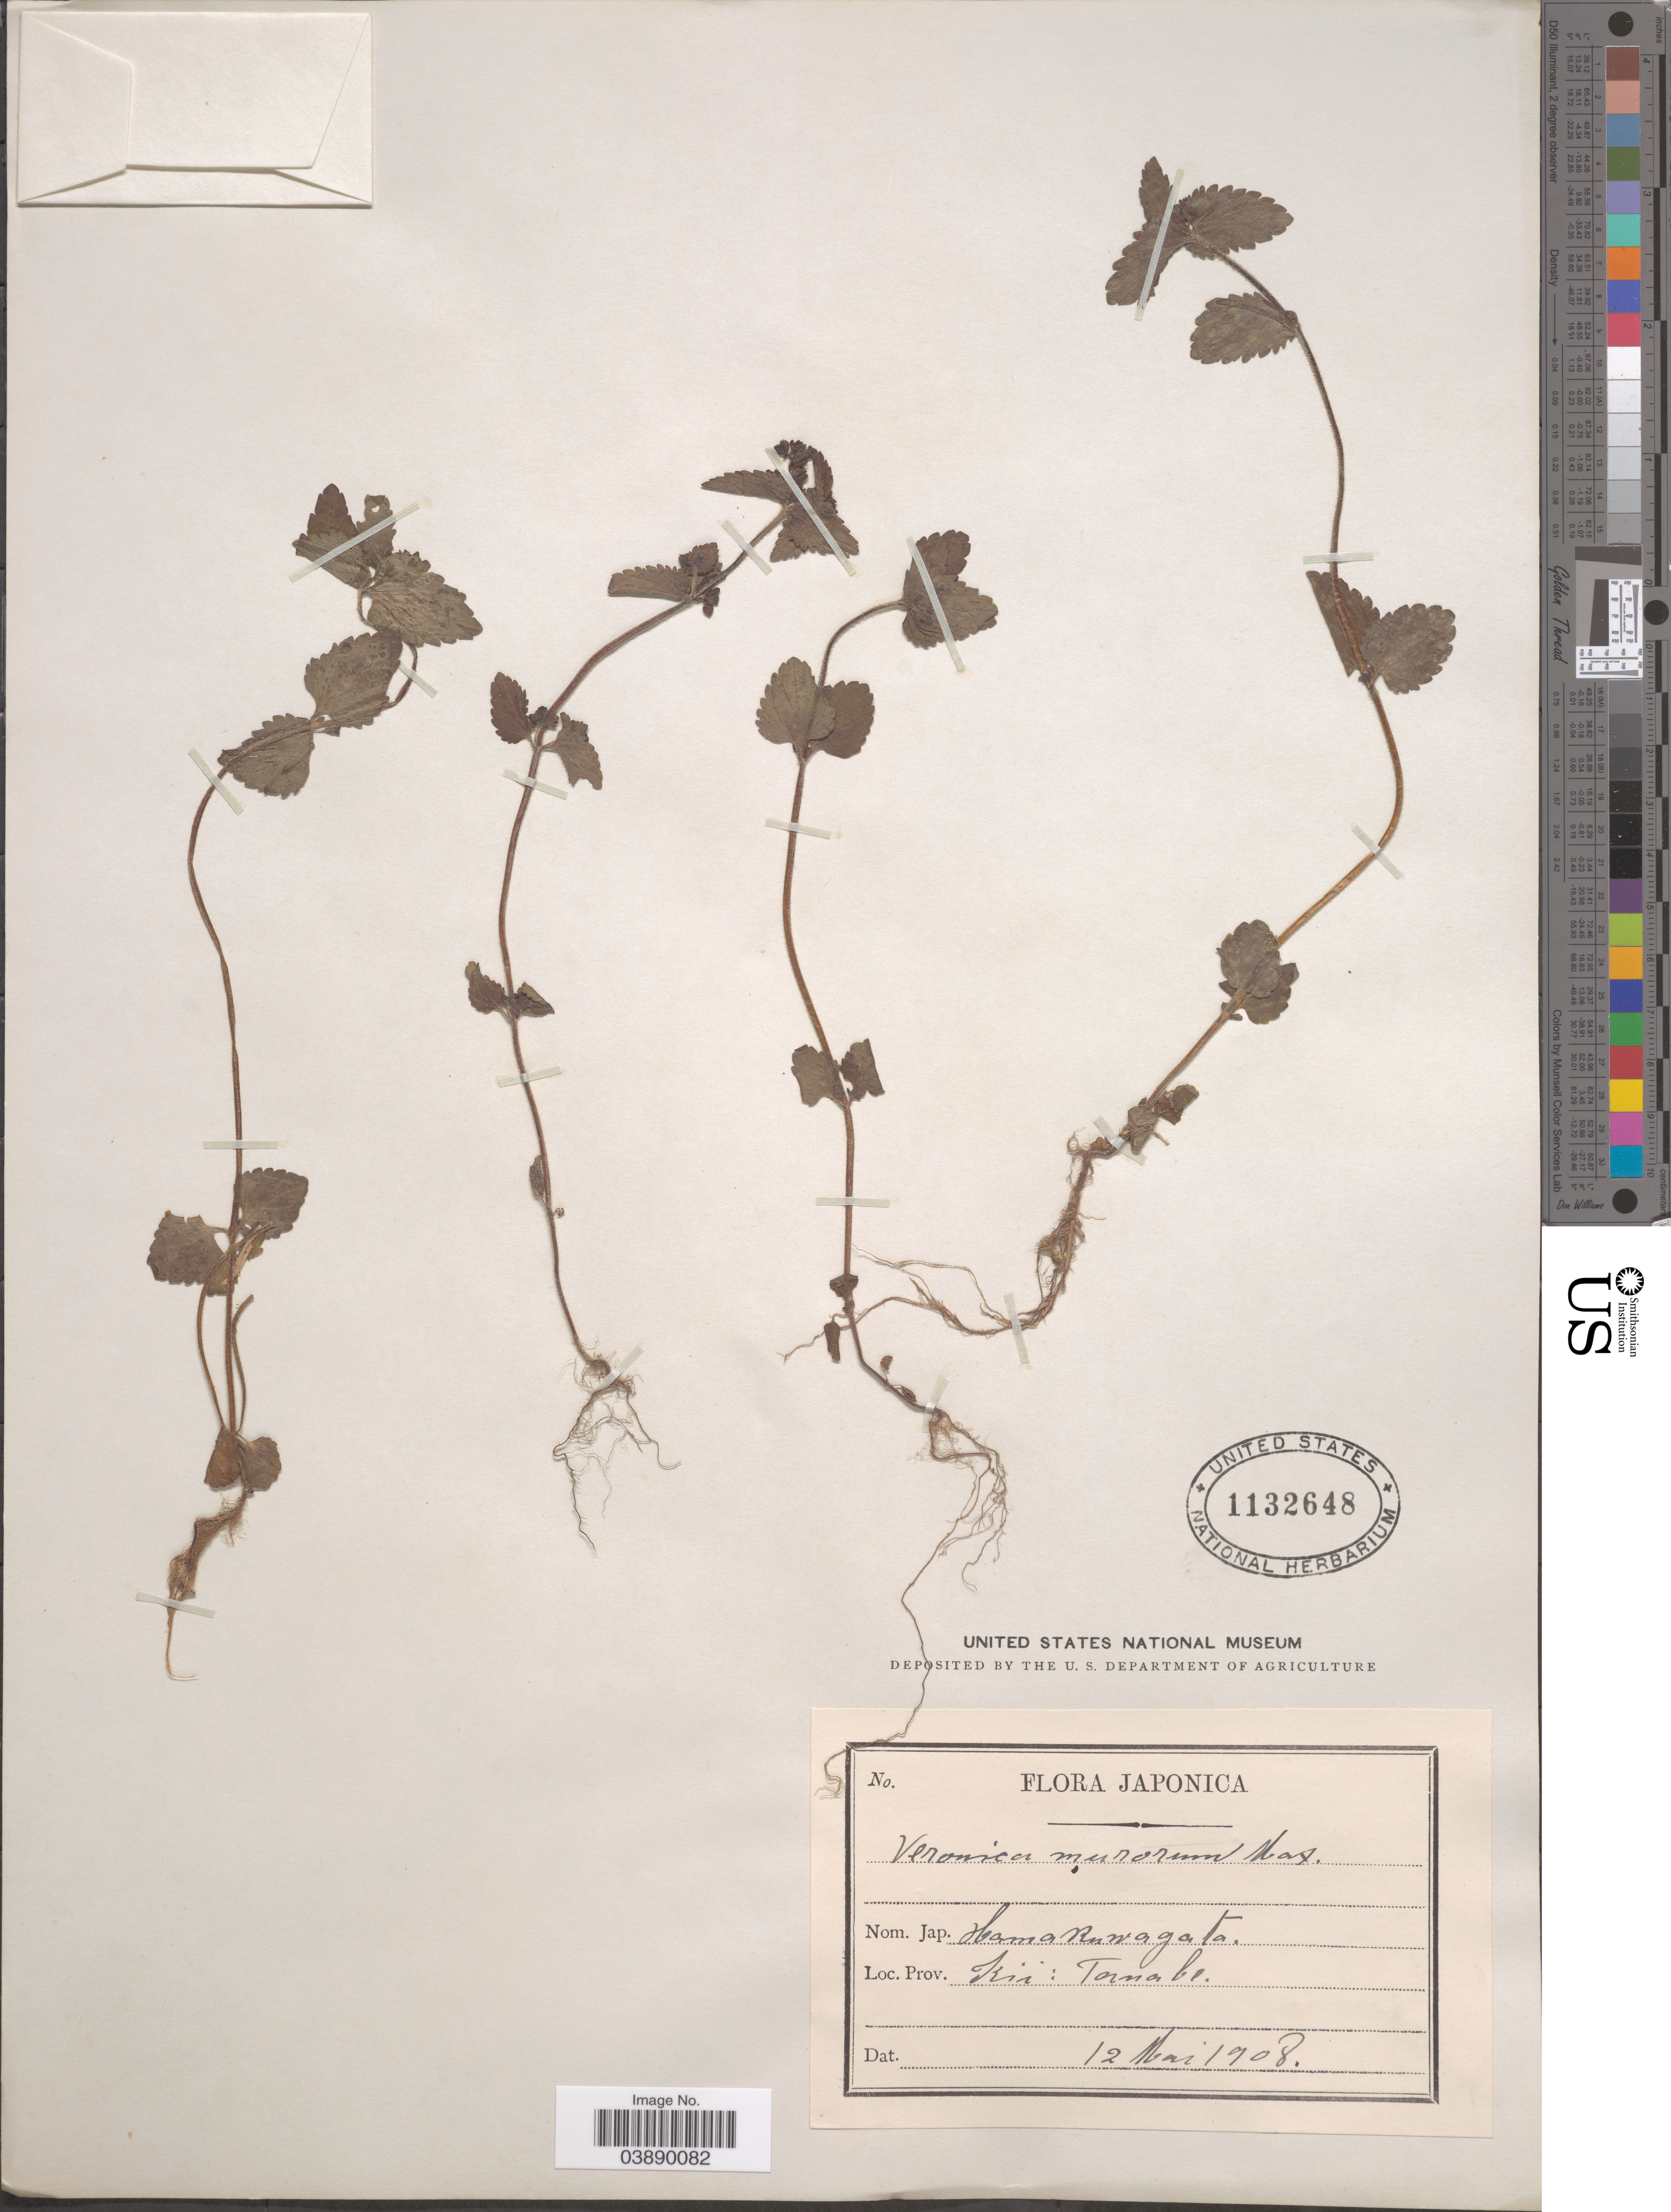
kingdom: Plantae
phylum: Tracheophyta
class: Magnoliopsida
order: Lamiales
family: Plantaginaceae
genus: Veronica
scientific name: Veronica javanica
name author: Blume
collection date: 1908-05-12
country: Japan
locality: Prov. Kii: Tornabe.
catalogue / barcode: US 1132648